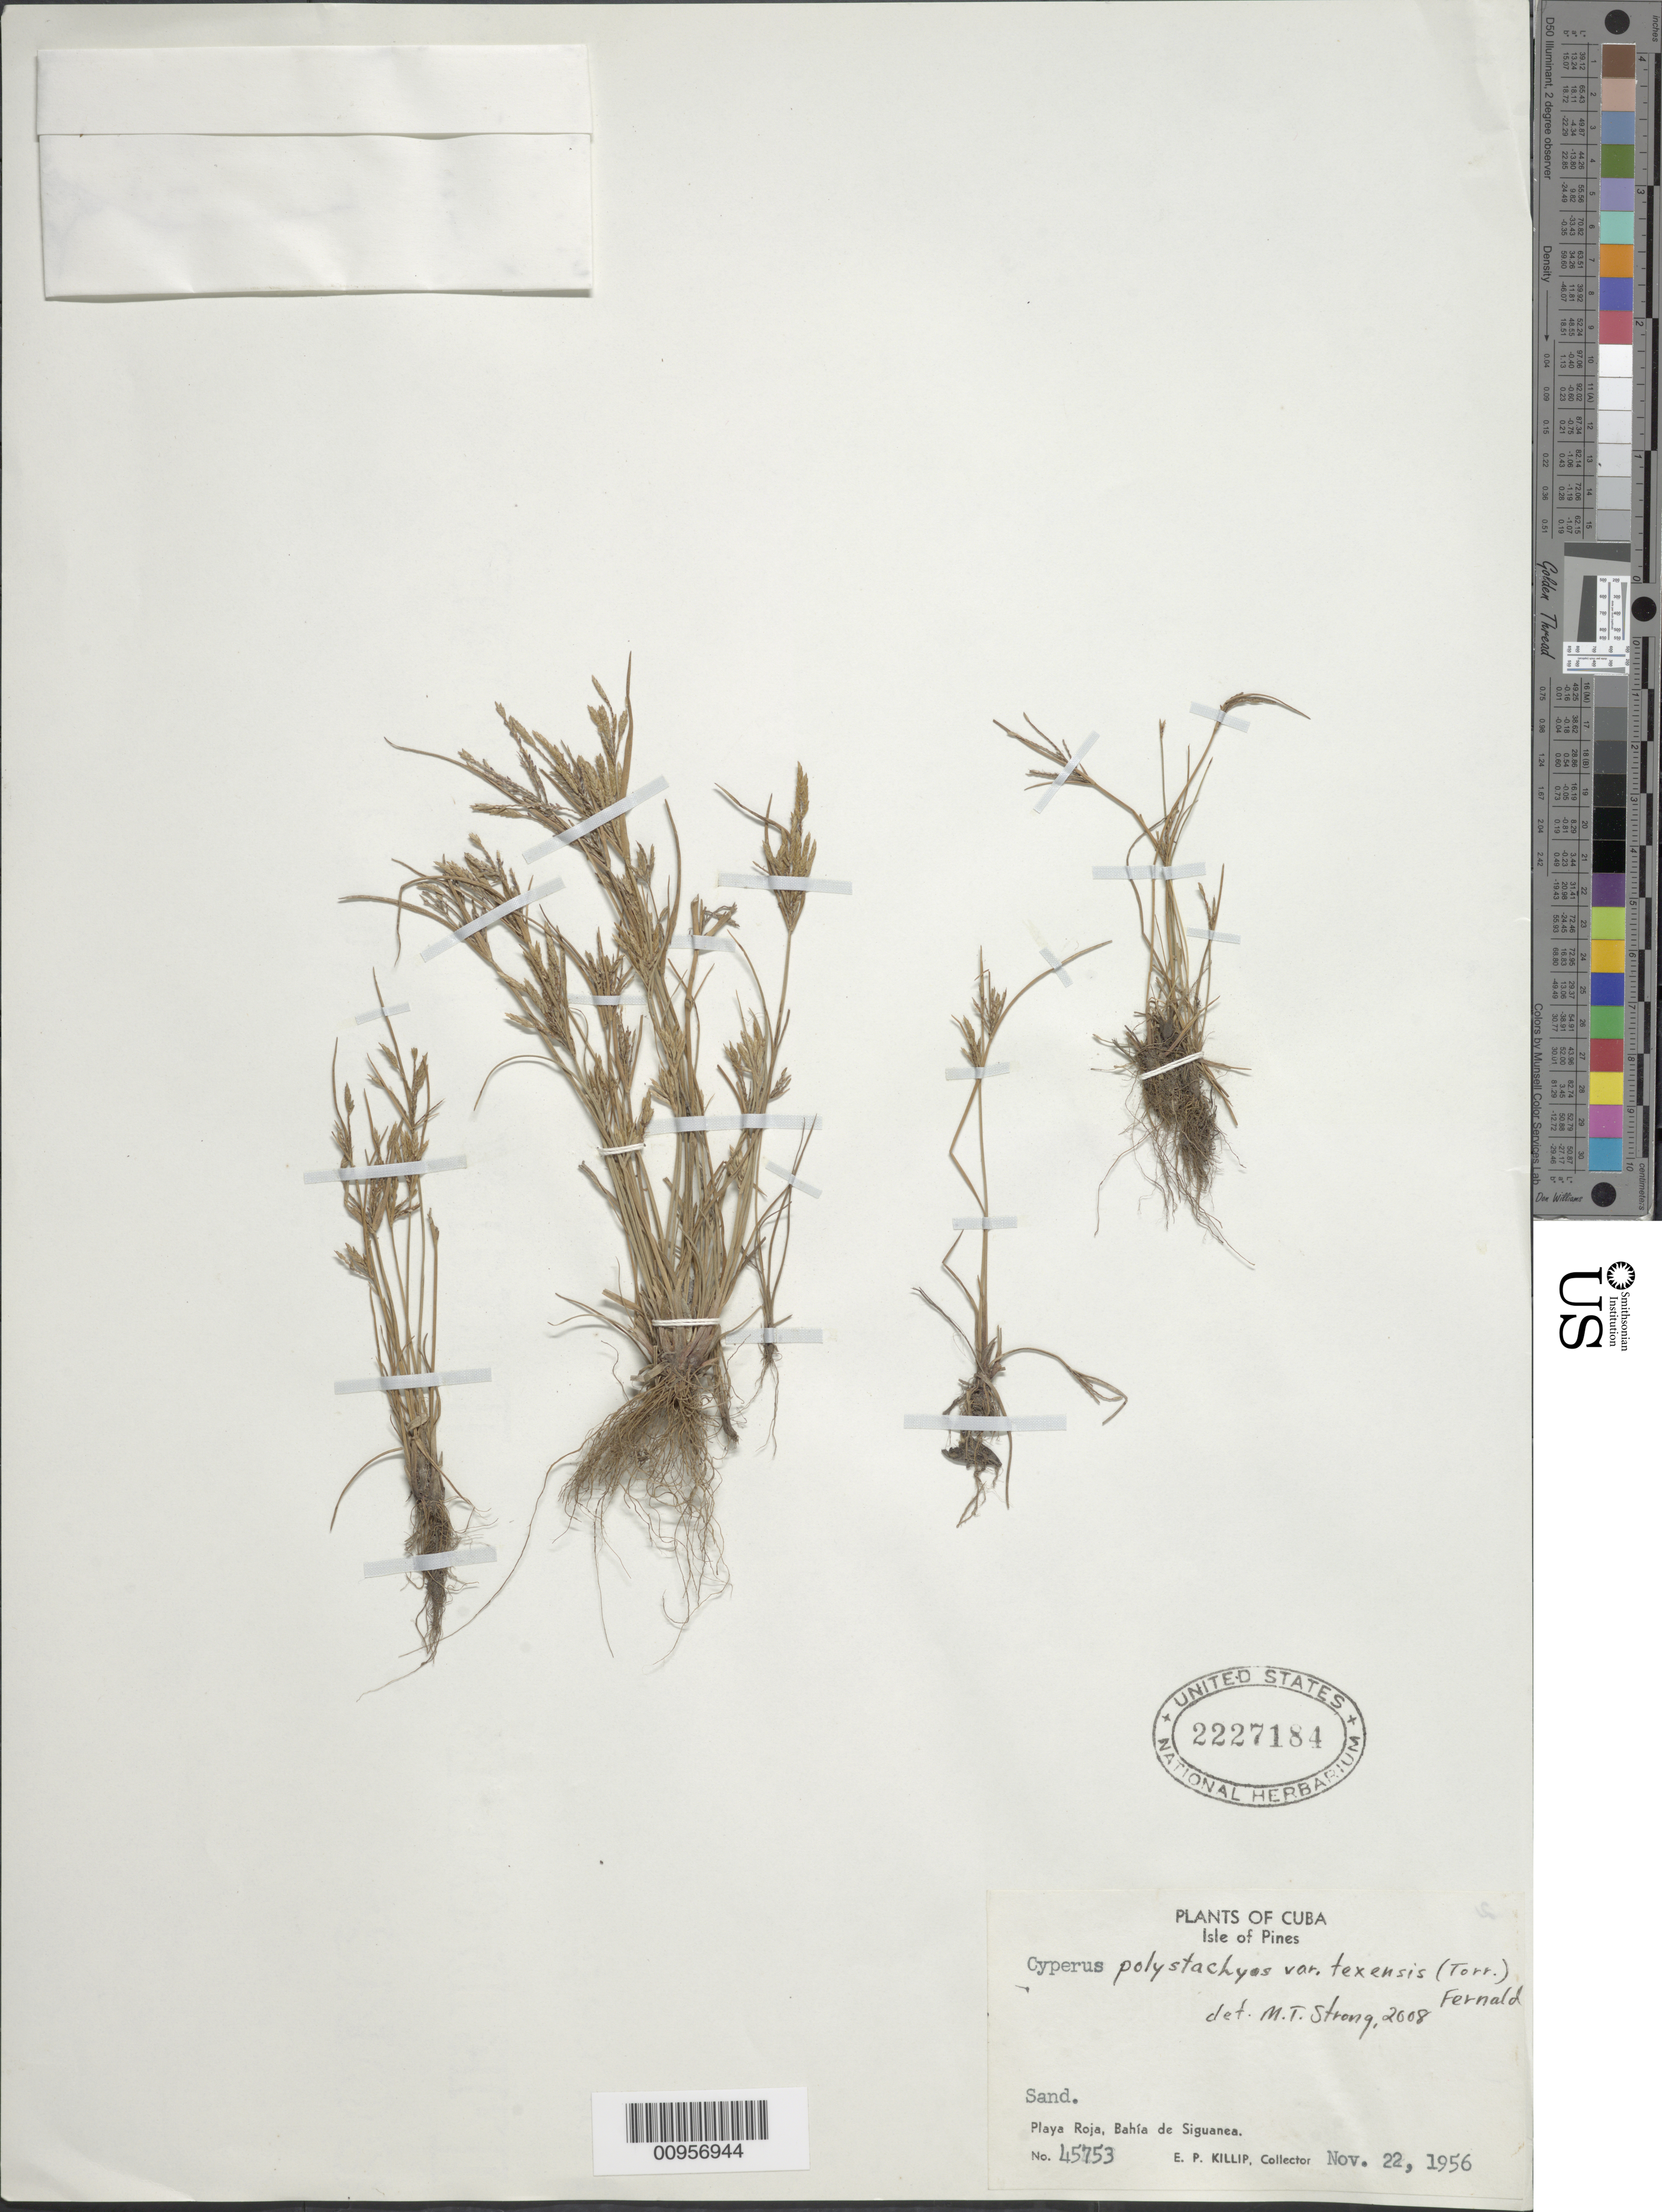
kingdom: Plantae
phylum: Tracheophyta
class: Liliopsida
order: Poales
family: Cyperaceae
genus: Cyperus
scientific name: Cyperus polystachyos var. texensis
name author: (Torr.) Fernald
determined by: Strong, M. T., (US), Smithsonian Institution - National Museum of Natural History (UNITED STATES)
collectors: E. P. Killip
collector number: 45753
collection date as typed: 22 Nov 1956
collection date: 1956-11-22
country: Cuba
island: Isla de la Juventud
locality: Playa Roja, Bahía de Siguanea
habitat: Sand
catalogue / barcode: US 2227184